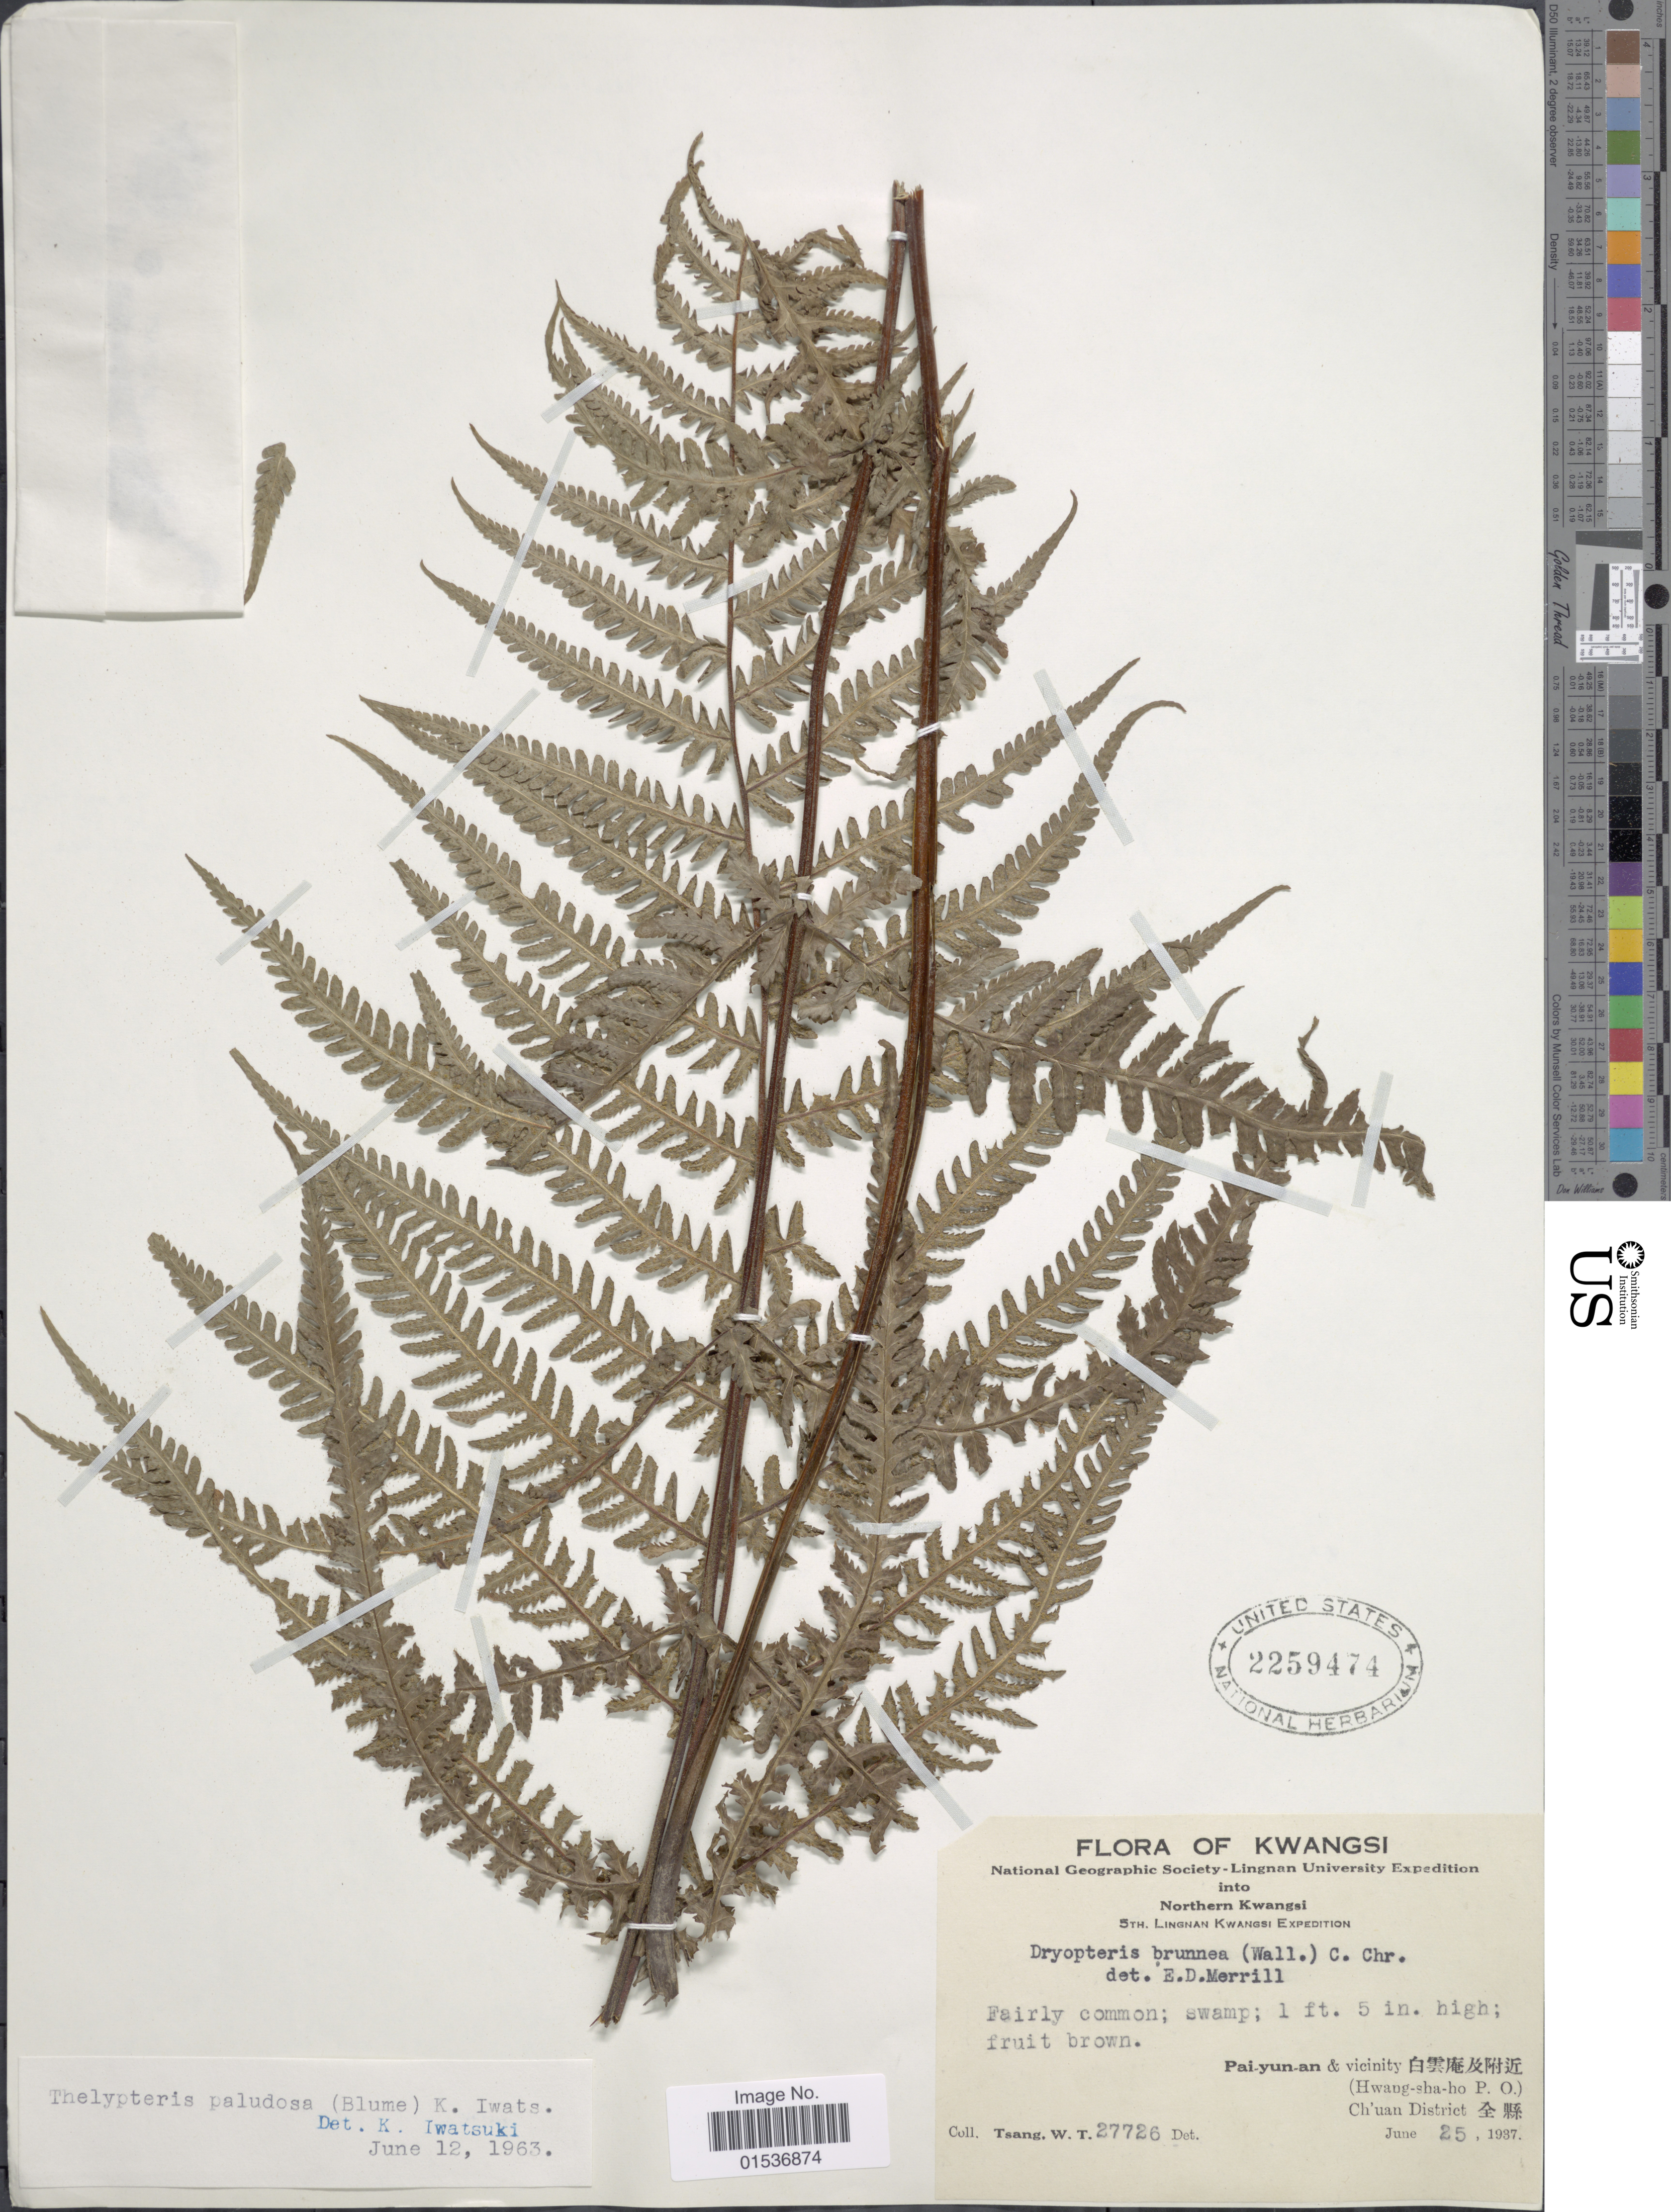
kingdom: Plantae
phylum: Tracheophyta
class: Polypodiopsida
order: Polypodiales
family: Thelypteridaceae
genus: Pseudophegopteris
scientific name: Pseudophegopteris paludosa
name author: (Blume) Ching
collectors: W. T. Tsang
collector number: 27726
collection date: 1937-06-25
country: China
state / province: Guangxi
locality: Kwasi,Northern Kwangsi, Lingnan Kwangsi, Pai-yun-an & vicinity (Hwang-sha-ho P.O.), Ch'uan District .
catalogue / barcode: US 2259474